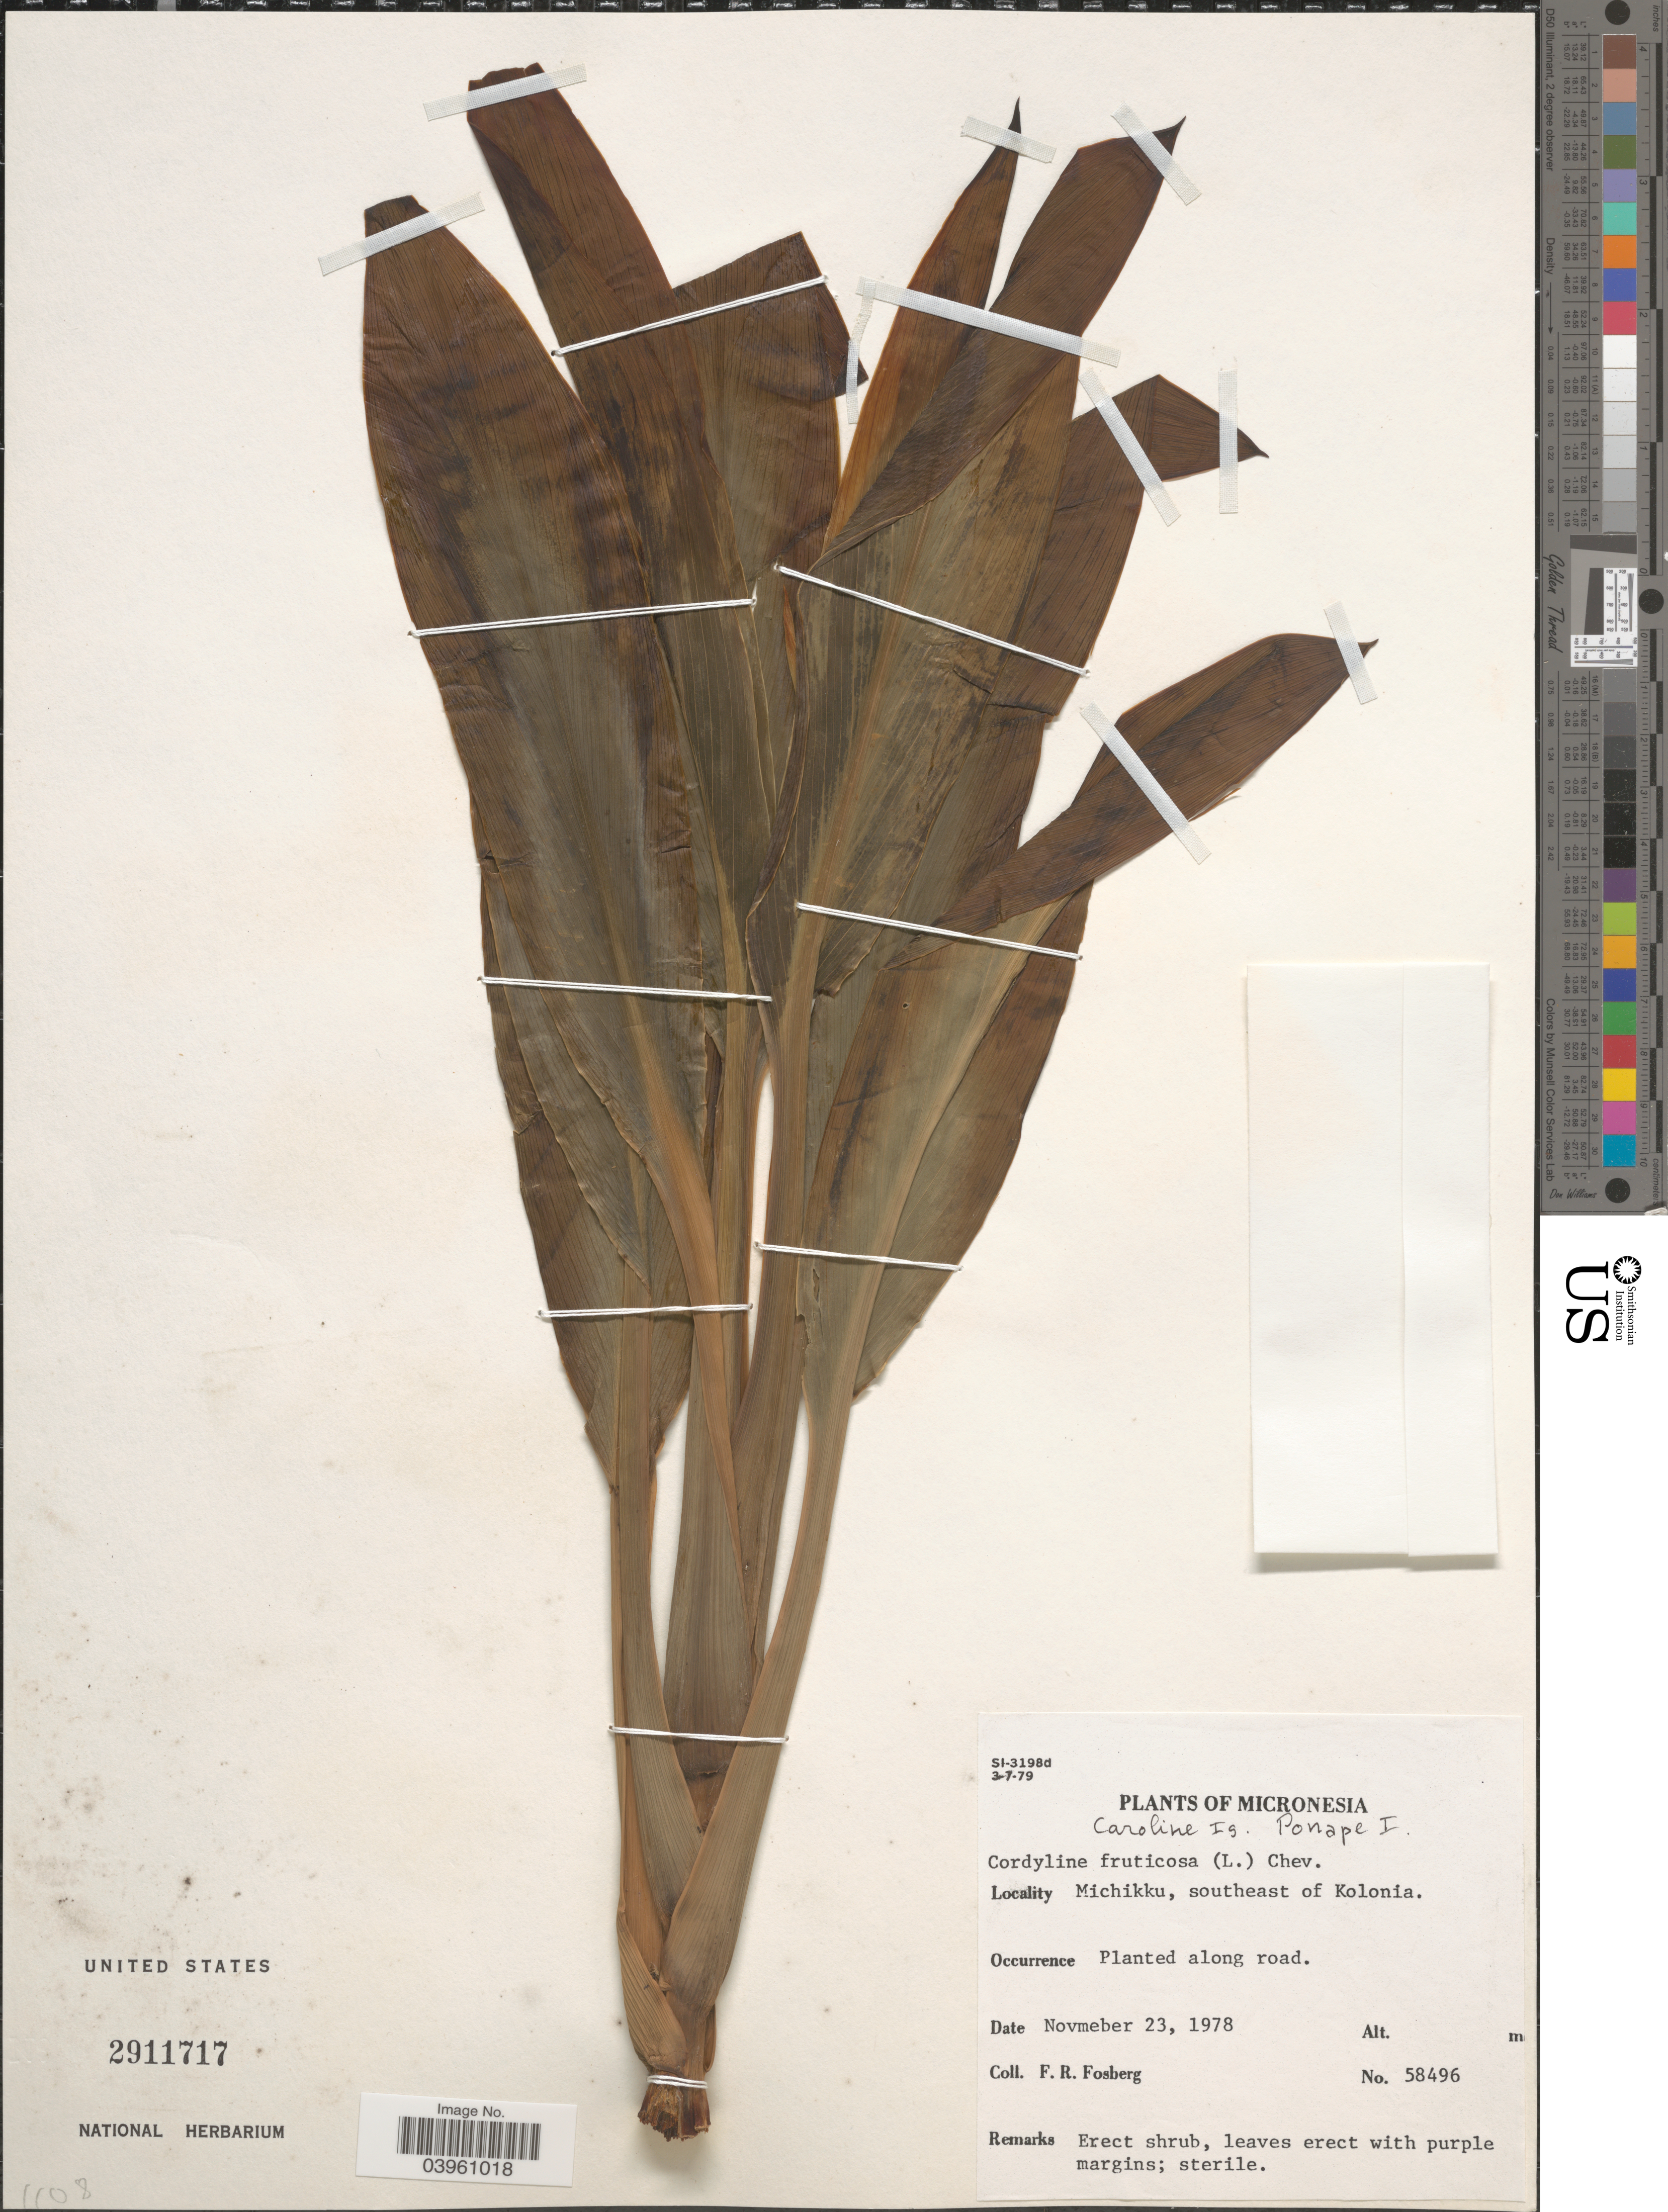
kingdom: Plantae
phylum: Tracheophyta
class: Liliopsida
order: Asparagales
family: Asparagaceae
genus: Cordyline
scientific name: Cordyline fruticosa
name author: (L.) A. Chev.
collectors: F. R. Fosberg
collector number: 58496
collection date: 1978-11-23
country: Micronesia, Federated States of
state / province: Pohnpei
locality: Caroline Is. Ponape I. Michikku, southeast of Kolonia.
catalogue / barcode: US 2911717